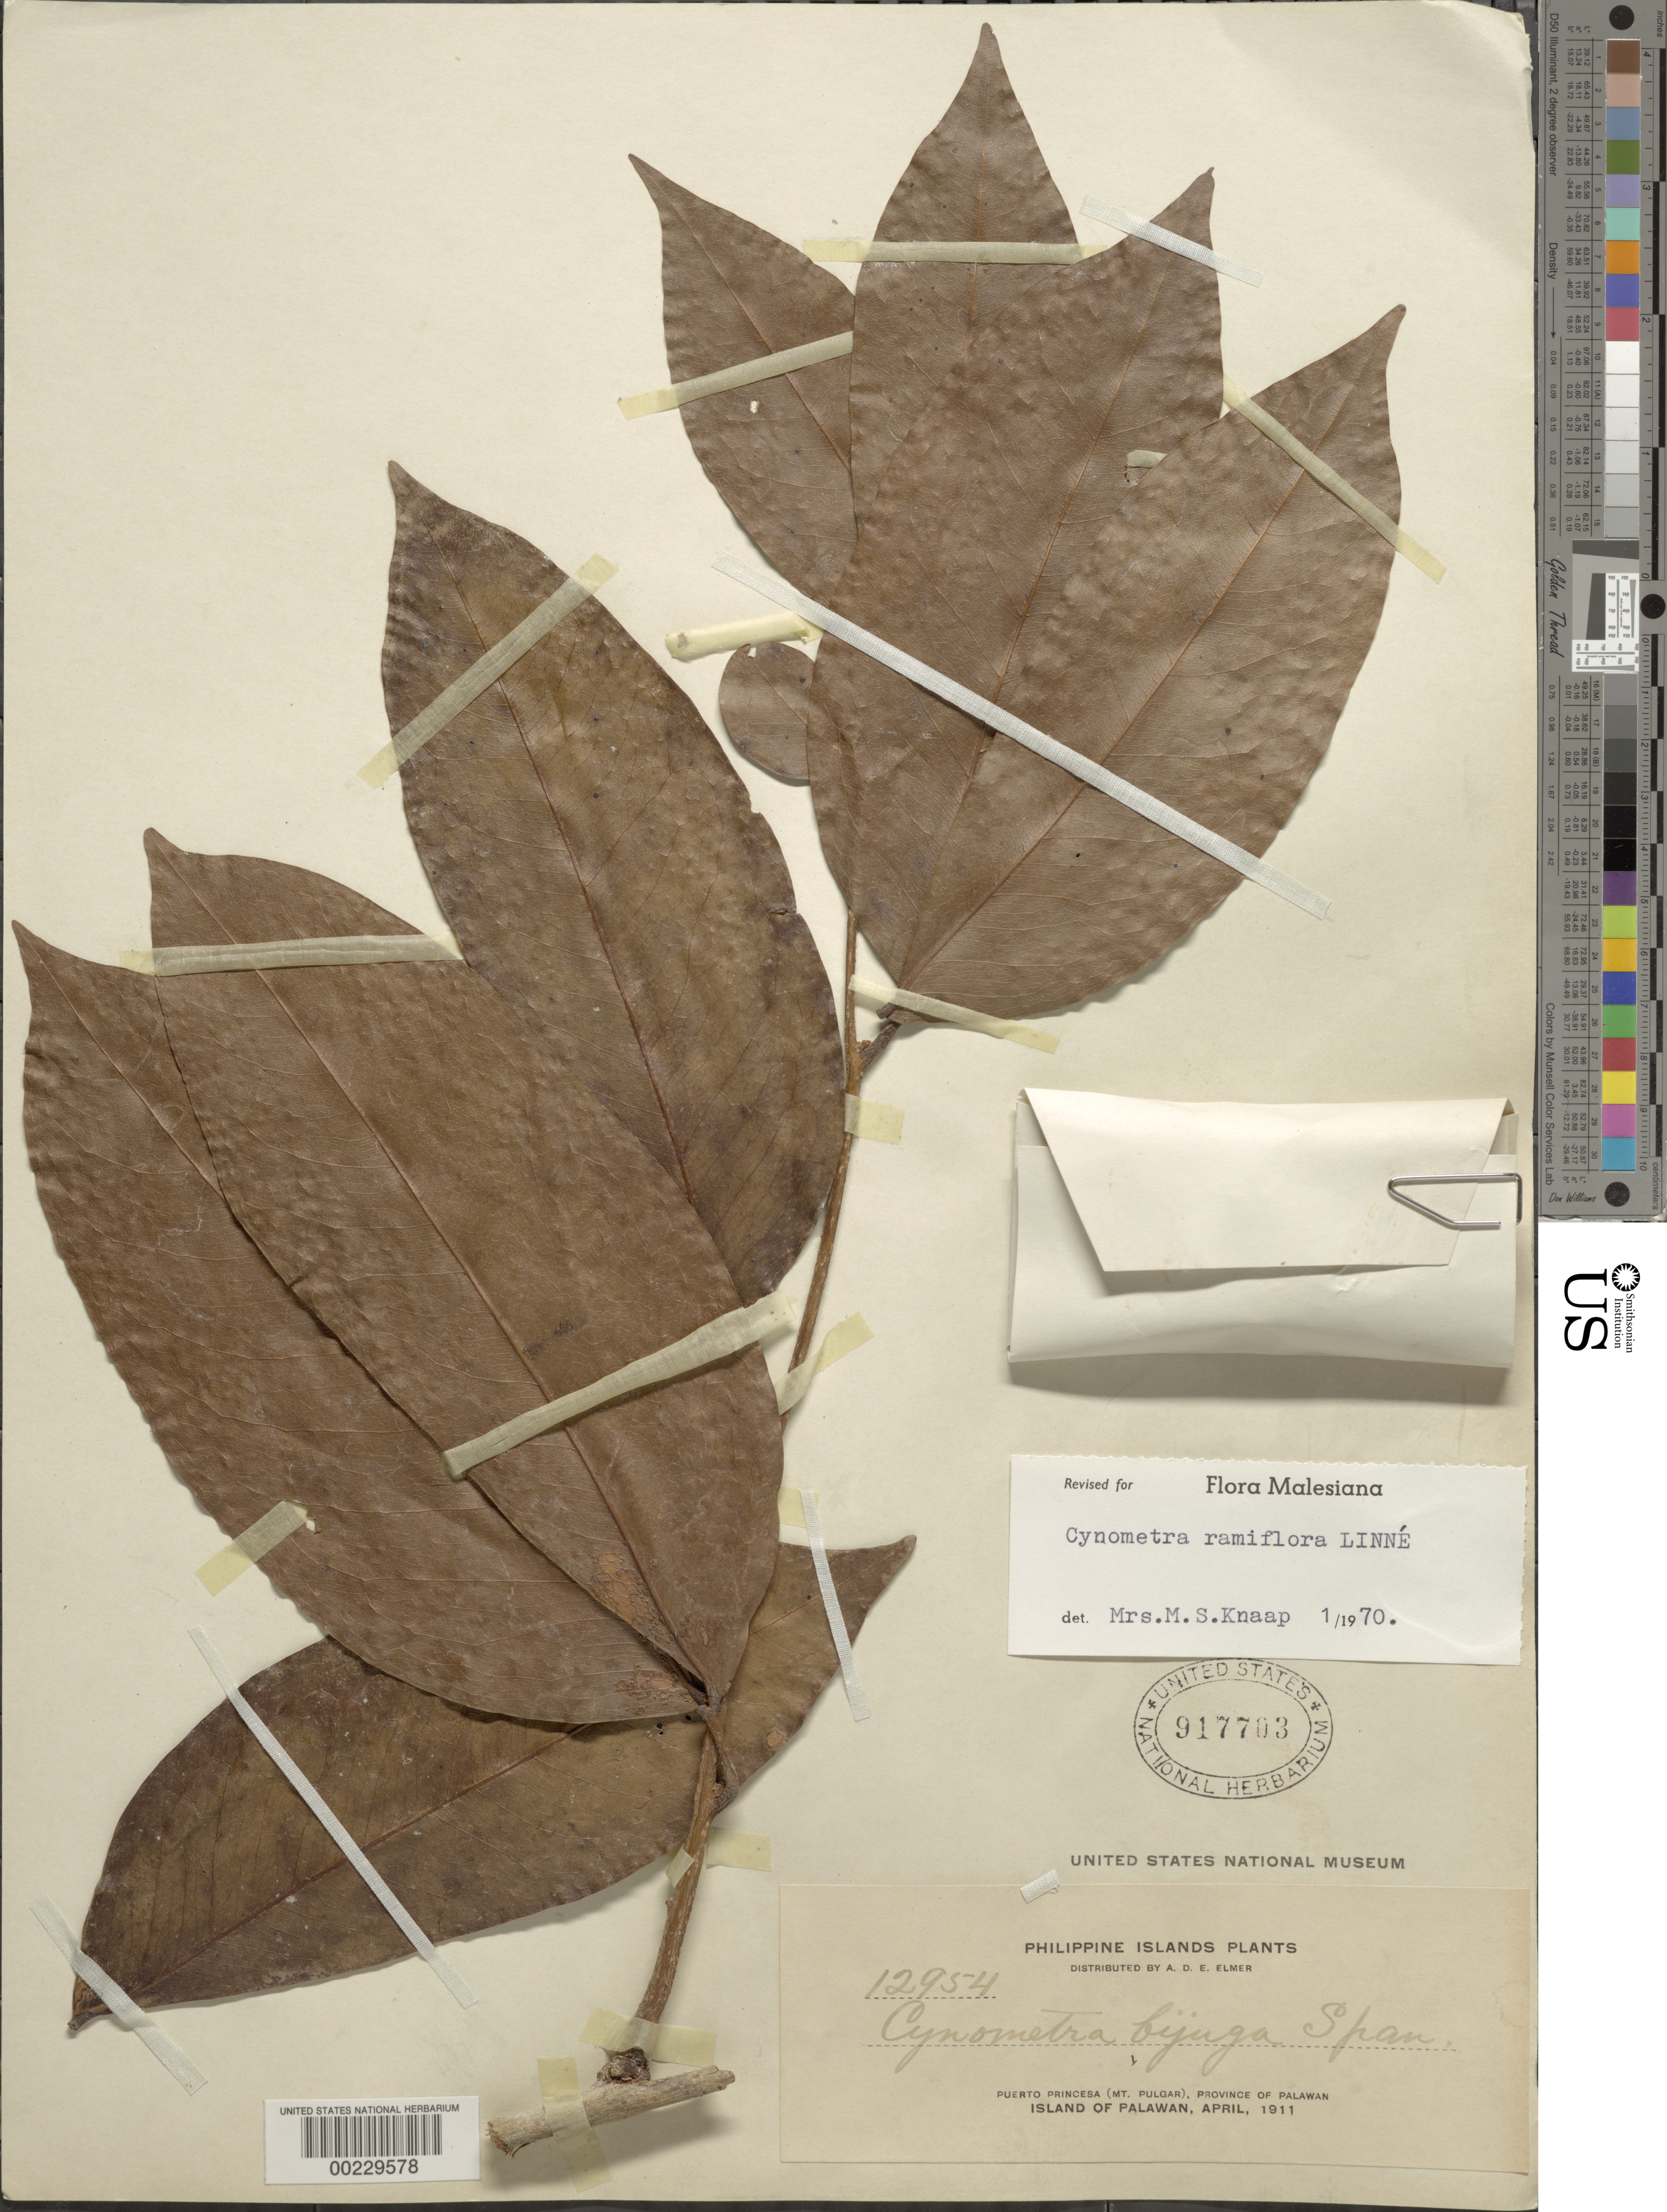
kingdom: Plantae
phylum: Tracheophyta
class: Magnoliopsida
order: Fabales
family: Fabaceae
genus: Cynometra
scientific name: Cynometra ramiflora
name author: L.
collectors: A. D. E. Elmer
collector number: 12954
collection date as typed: Apr 1911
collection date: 1911-04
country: Philippines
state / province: Mimaropa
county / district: Palawan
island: Palawan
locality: Puerto princesa (mt. pulgar)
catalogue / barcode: US 917703